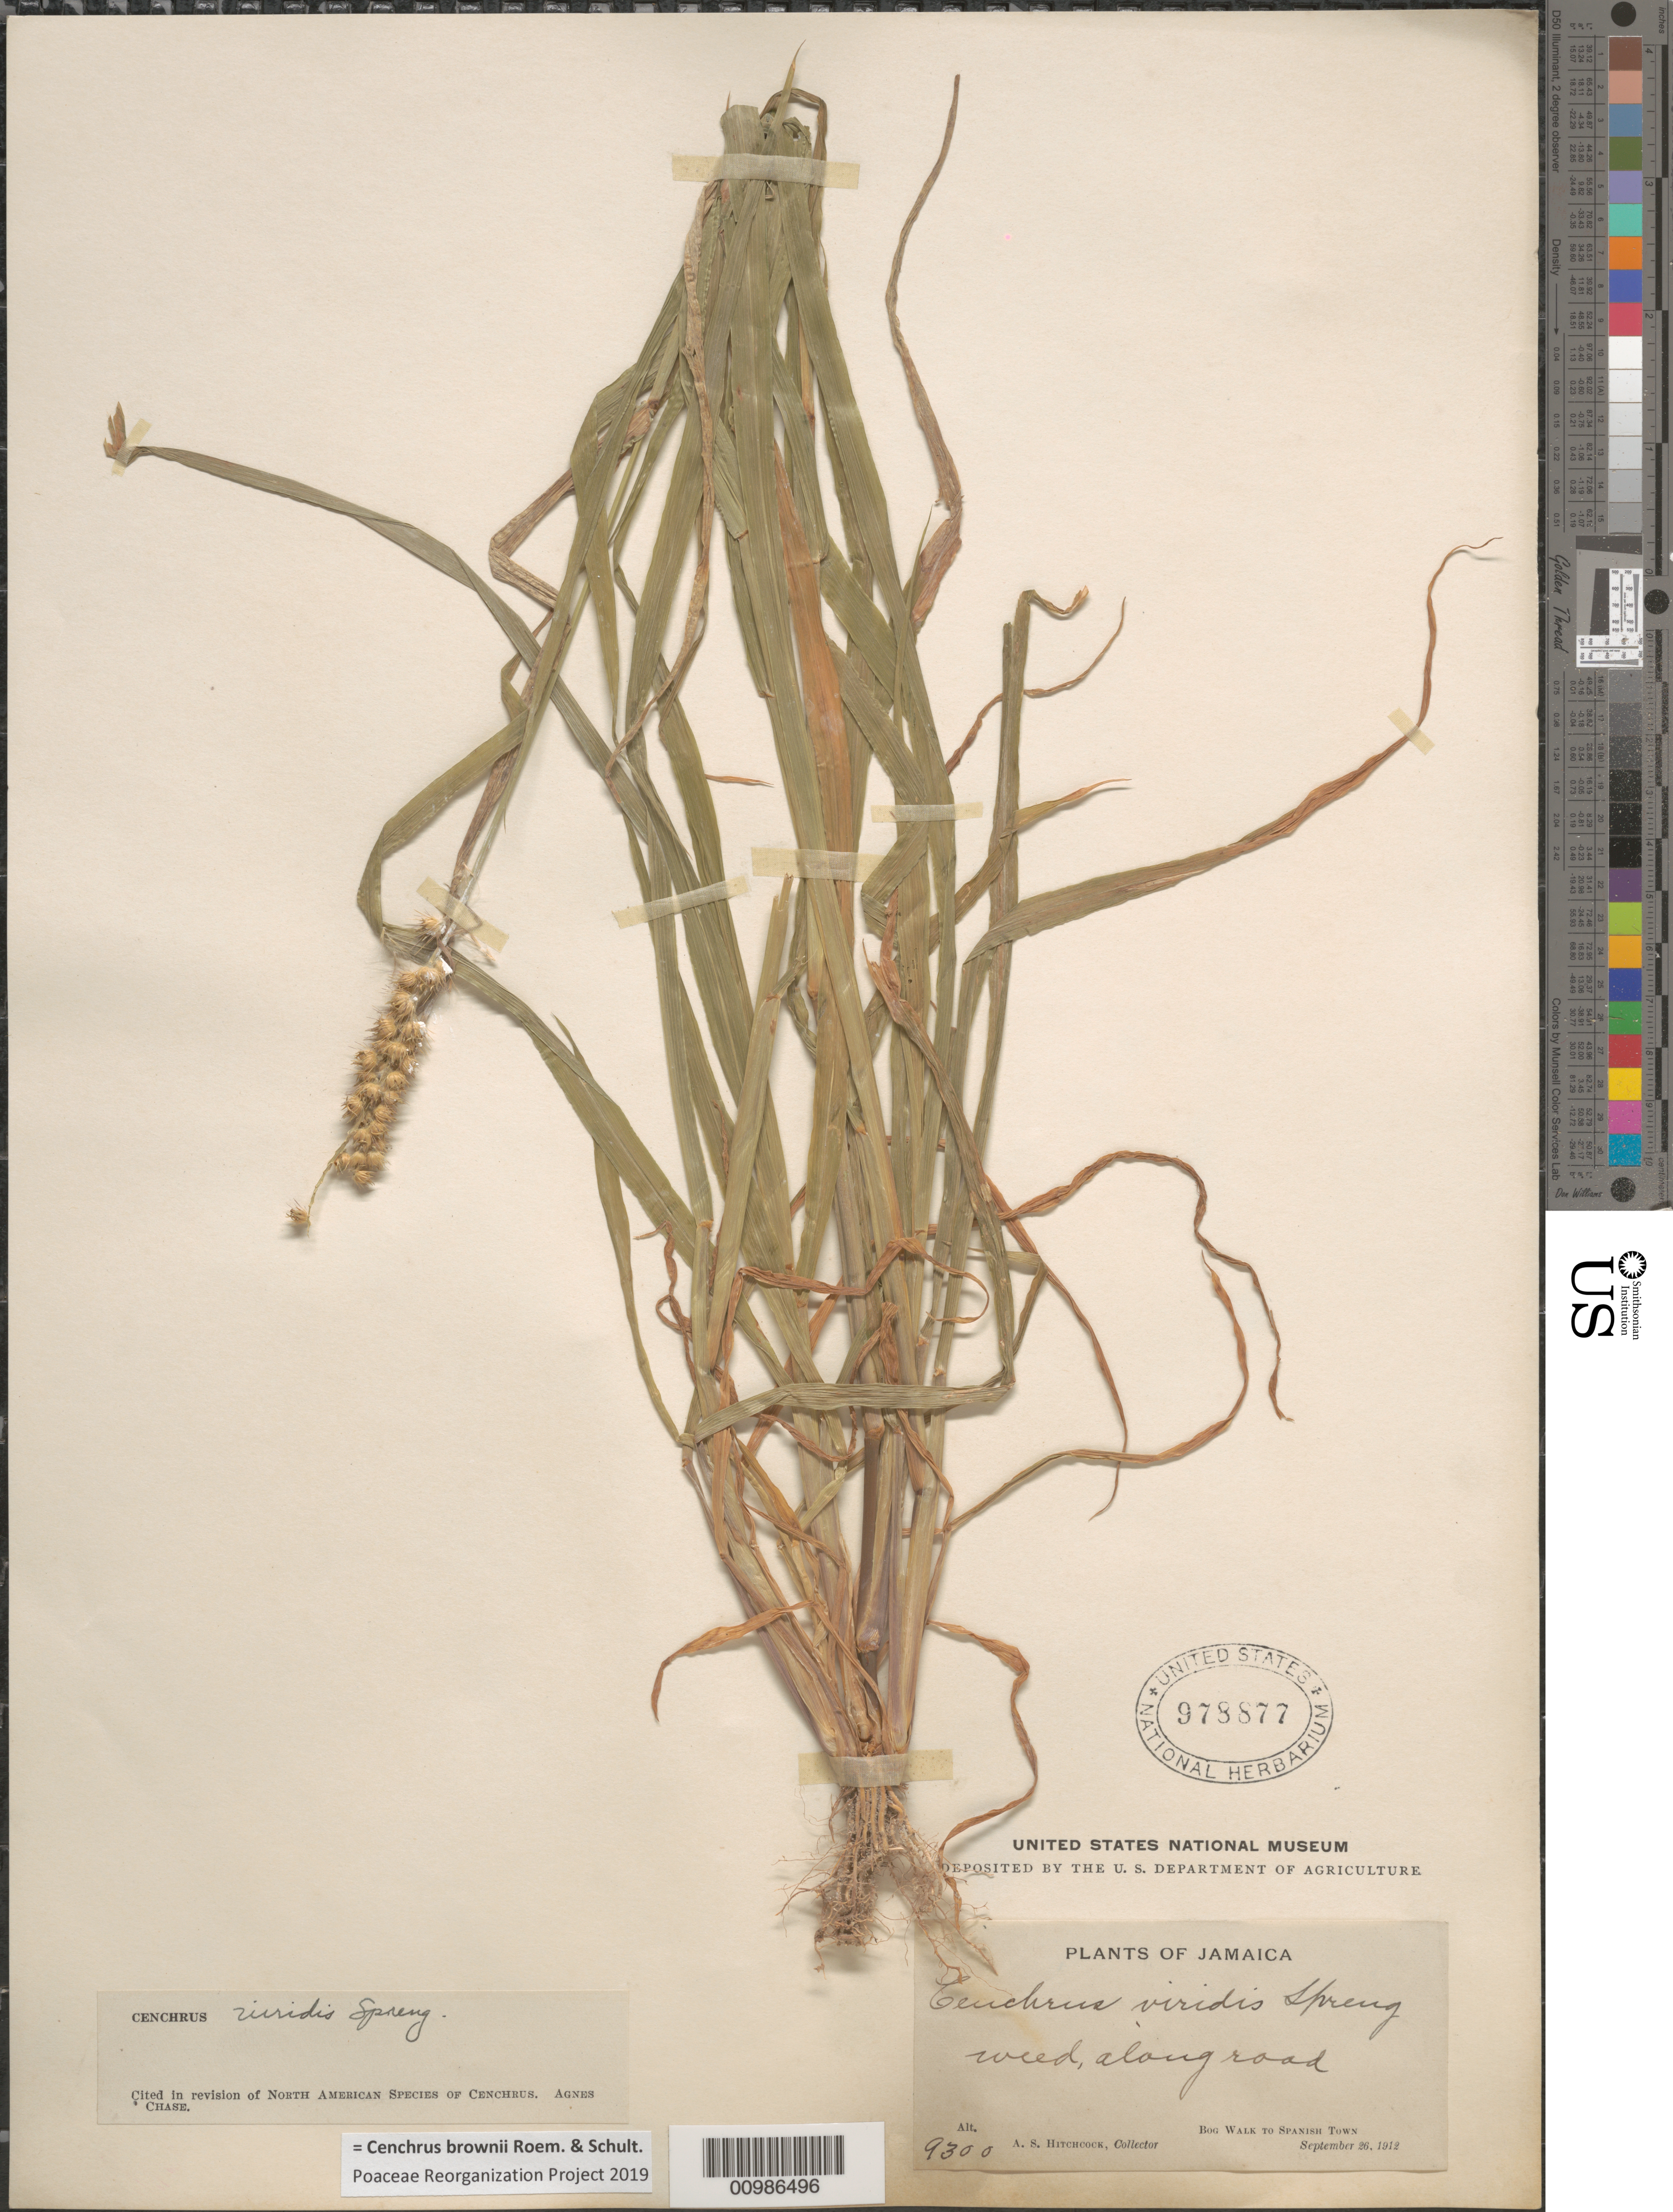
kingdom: Plantae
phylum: Tracheophyta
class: Liliopsida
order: Poales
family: Poaceae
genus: Cenchrus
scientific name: Cenchrus brownii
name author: Roem. & Schult.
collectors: A. S. Hitchcock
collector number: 9300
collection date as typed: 26 Sep 1912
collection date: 1912-09-26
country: Jamaica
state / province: Saint Catherine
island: Jamaica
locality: Bog Walk to Spanish Town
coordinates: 0 N, 0 E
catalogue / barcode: US 978877